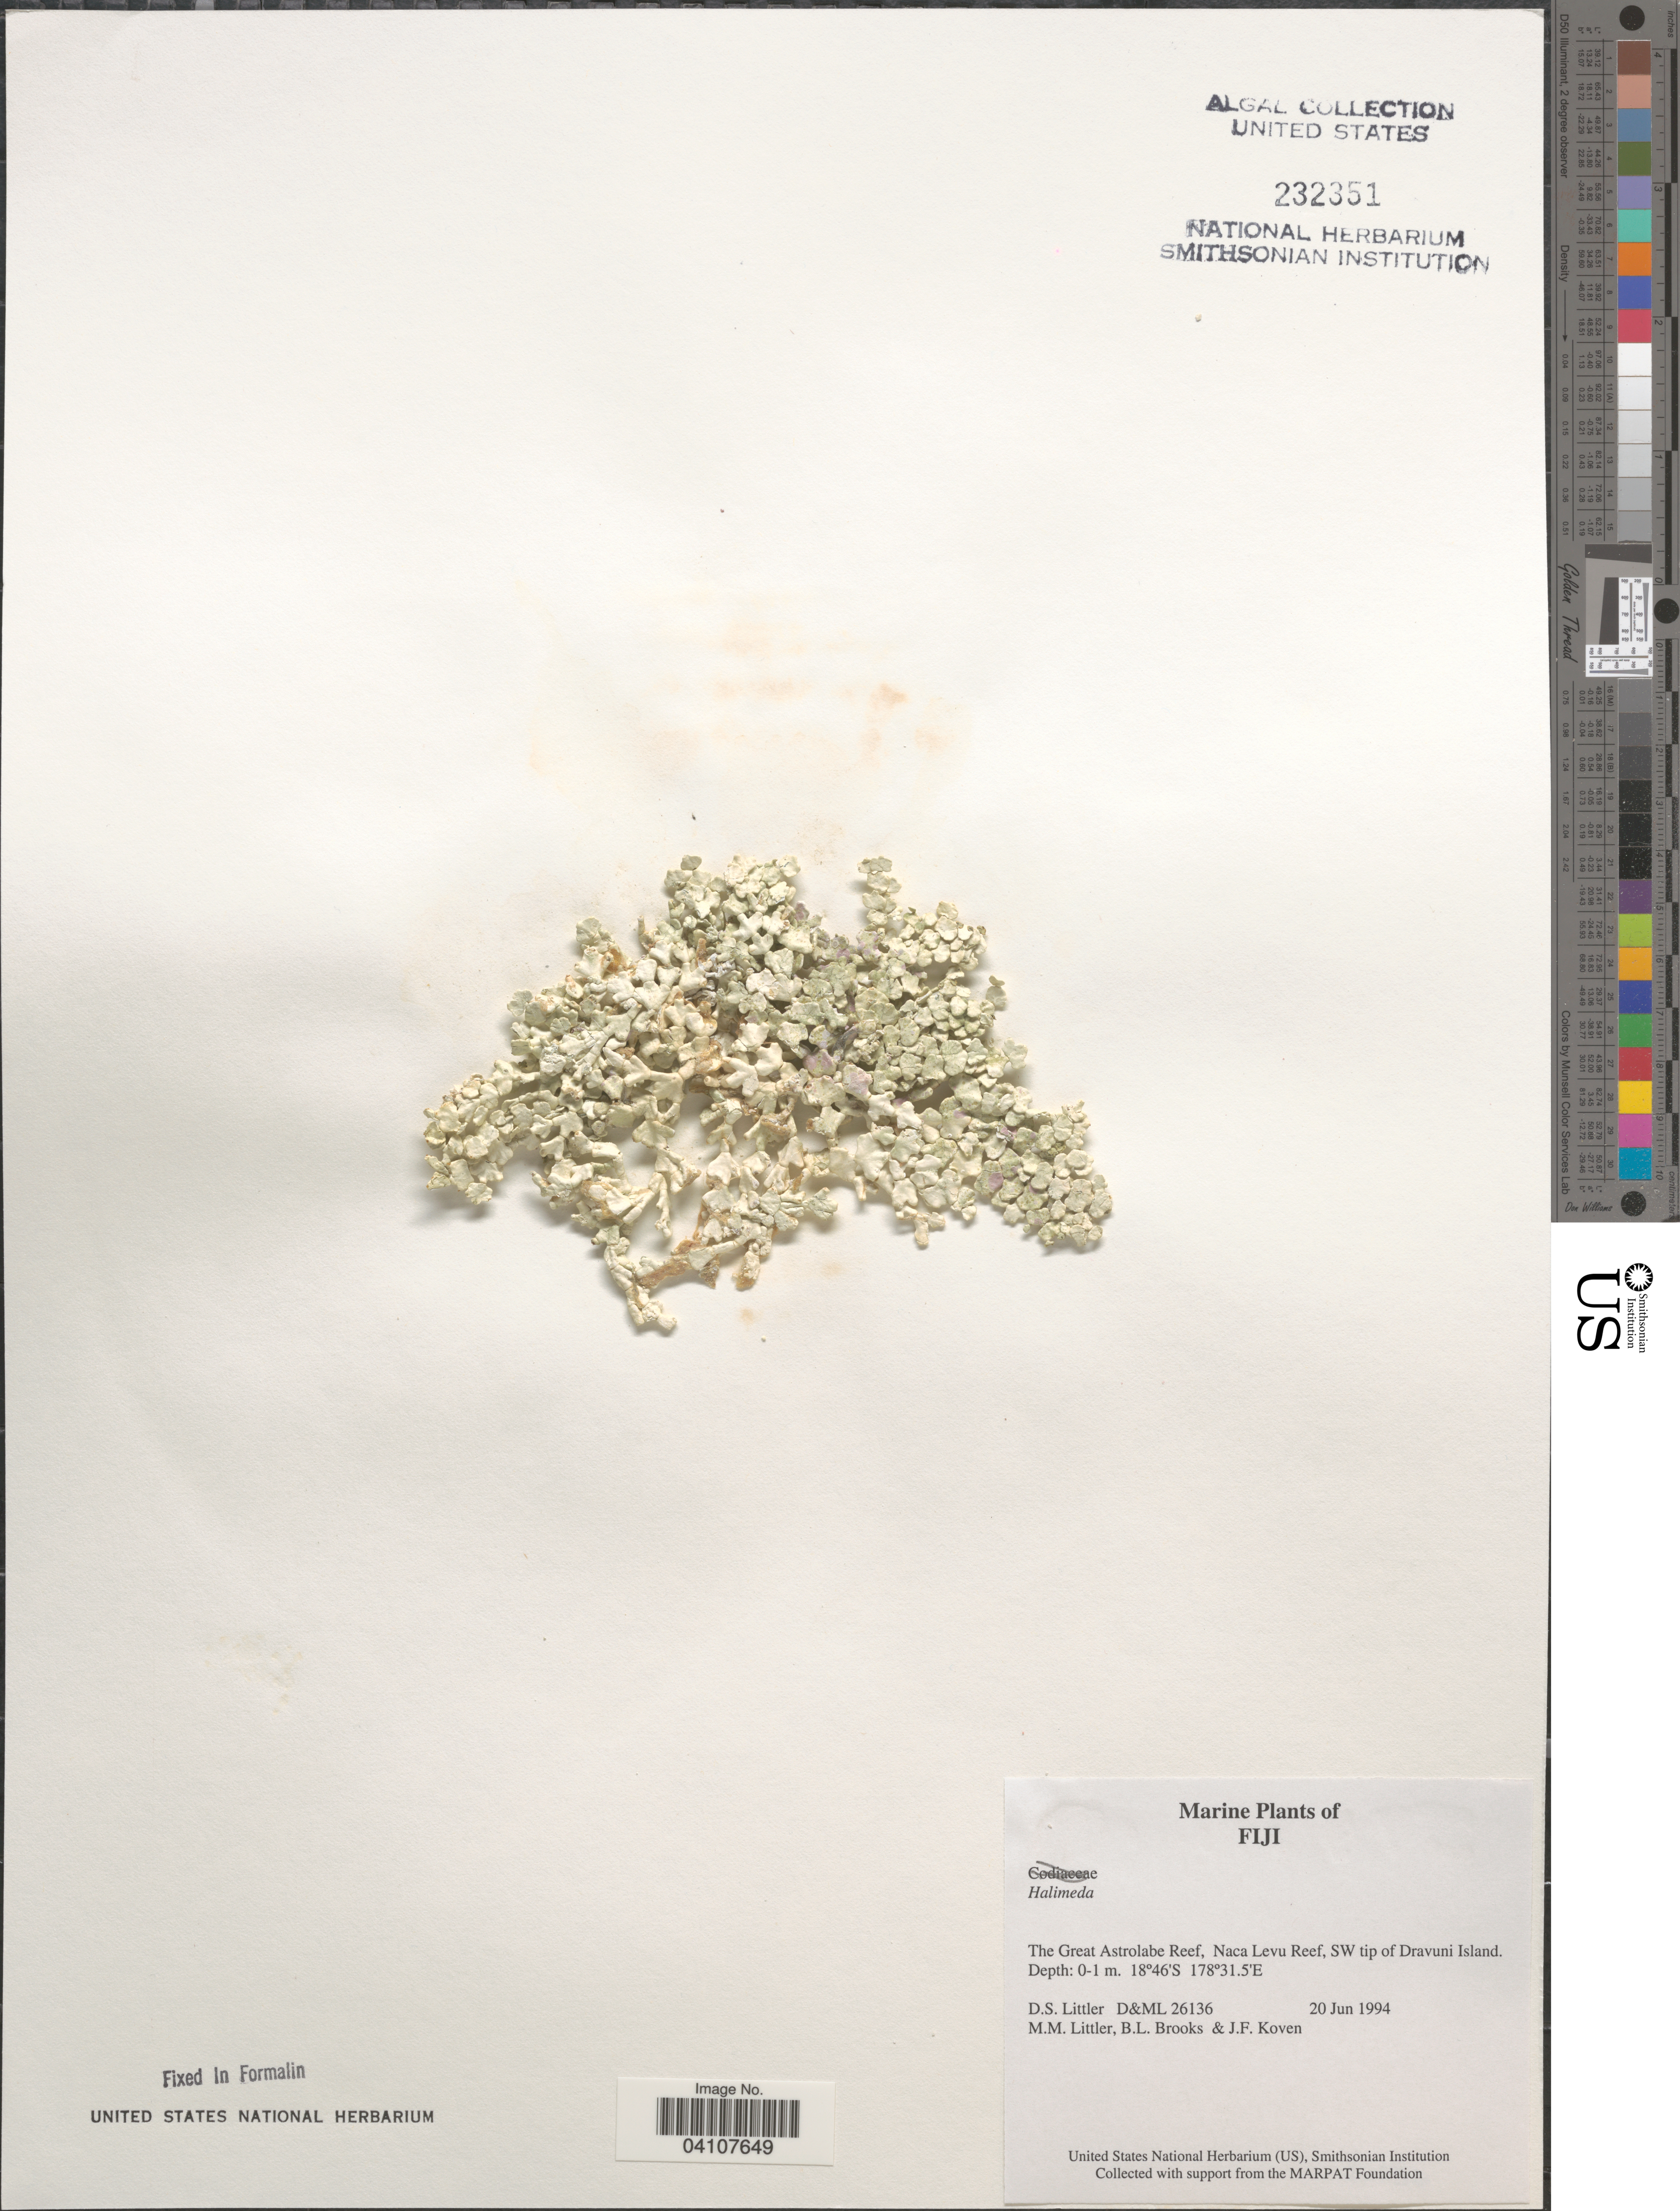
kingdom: Plantae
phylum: Chlorophyta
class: Ulvophyceae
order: Bryopsidales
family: Halimedaceae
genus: Halimeda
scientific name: Halimeda sp.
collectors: D. S. Littler, B. Brooks & J. Koven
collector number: D&ML26136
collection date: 1994-06-20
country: Fiji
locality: The Great Astrolabe Reef, Naca Levu Reef, SW tip of Dravuni Island.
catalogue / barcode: US 232351